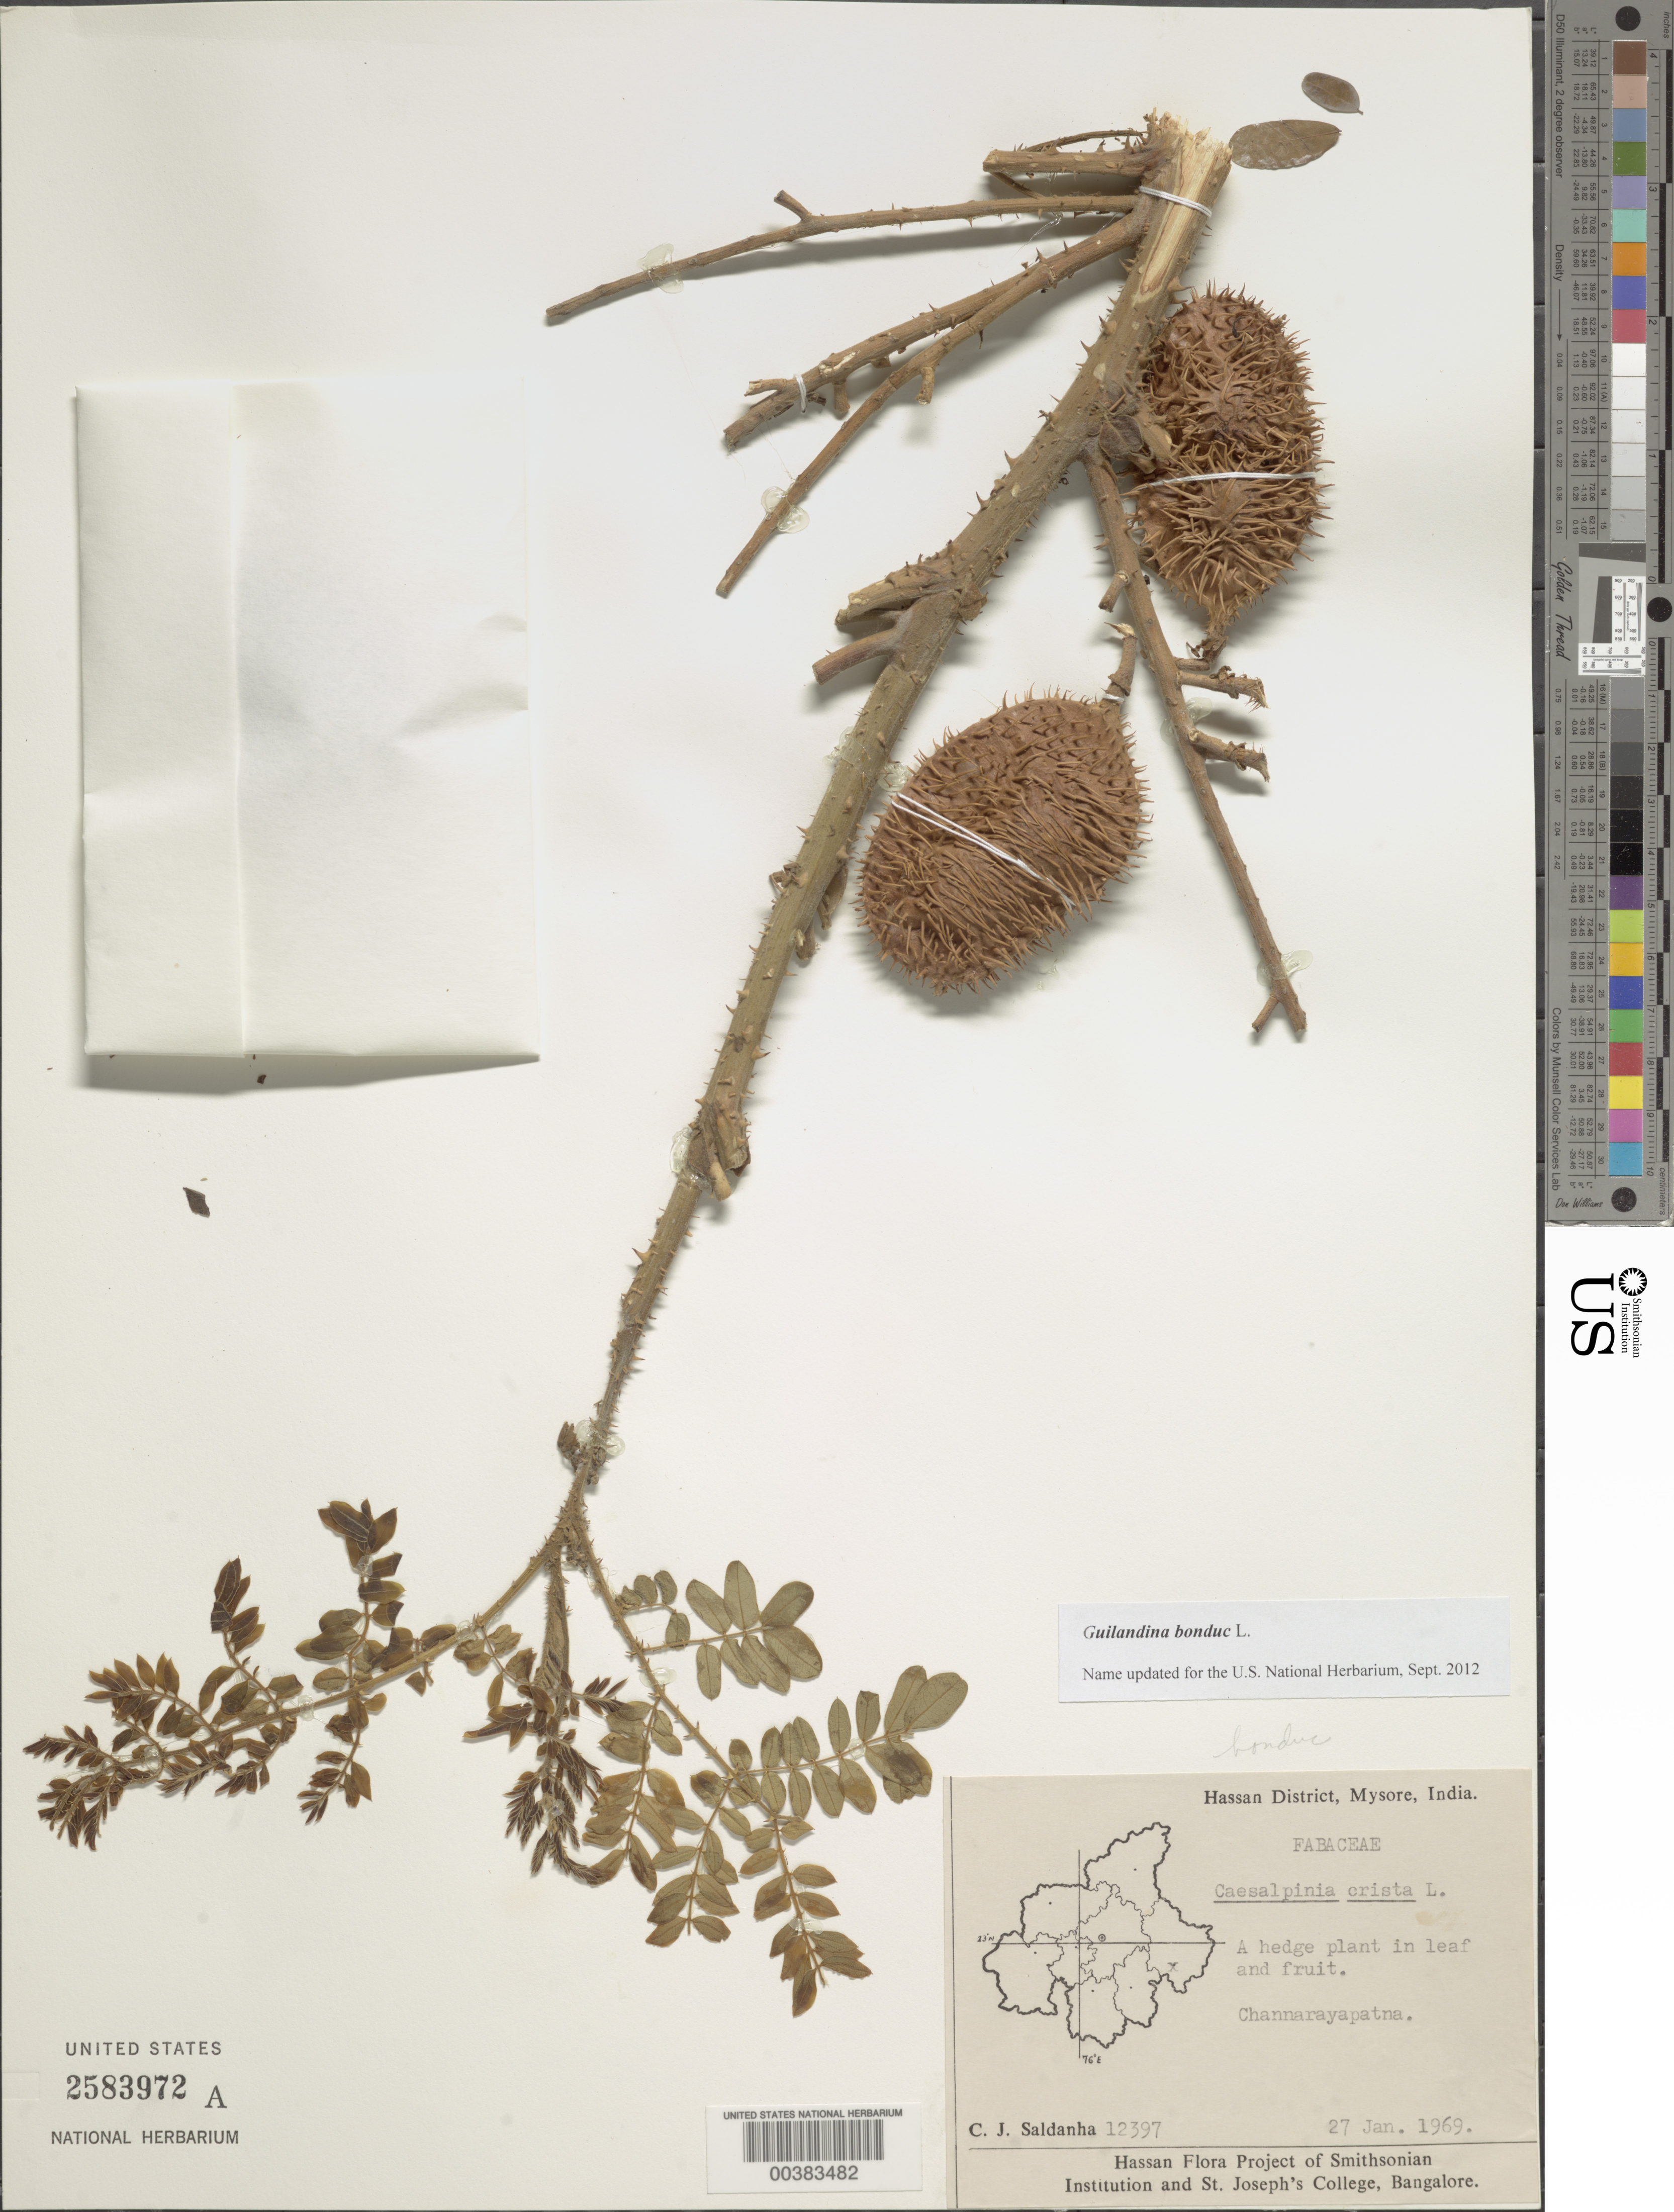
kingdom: Plantae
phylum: Tracheophyta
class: Magnoliopsida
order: Fabales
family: Fabaceae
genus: Guilandina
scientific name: Guilandina bonduc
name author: L.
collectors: C. J. Saldanha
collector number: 12397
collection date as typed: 27 Jan 1969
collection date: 1969-01-27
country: India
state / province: Karnataka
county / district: Hassan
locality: Channarayapatna, mysore state [mysore state = karnataka.]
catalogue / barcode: US 2583972A